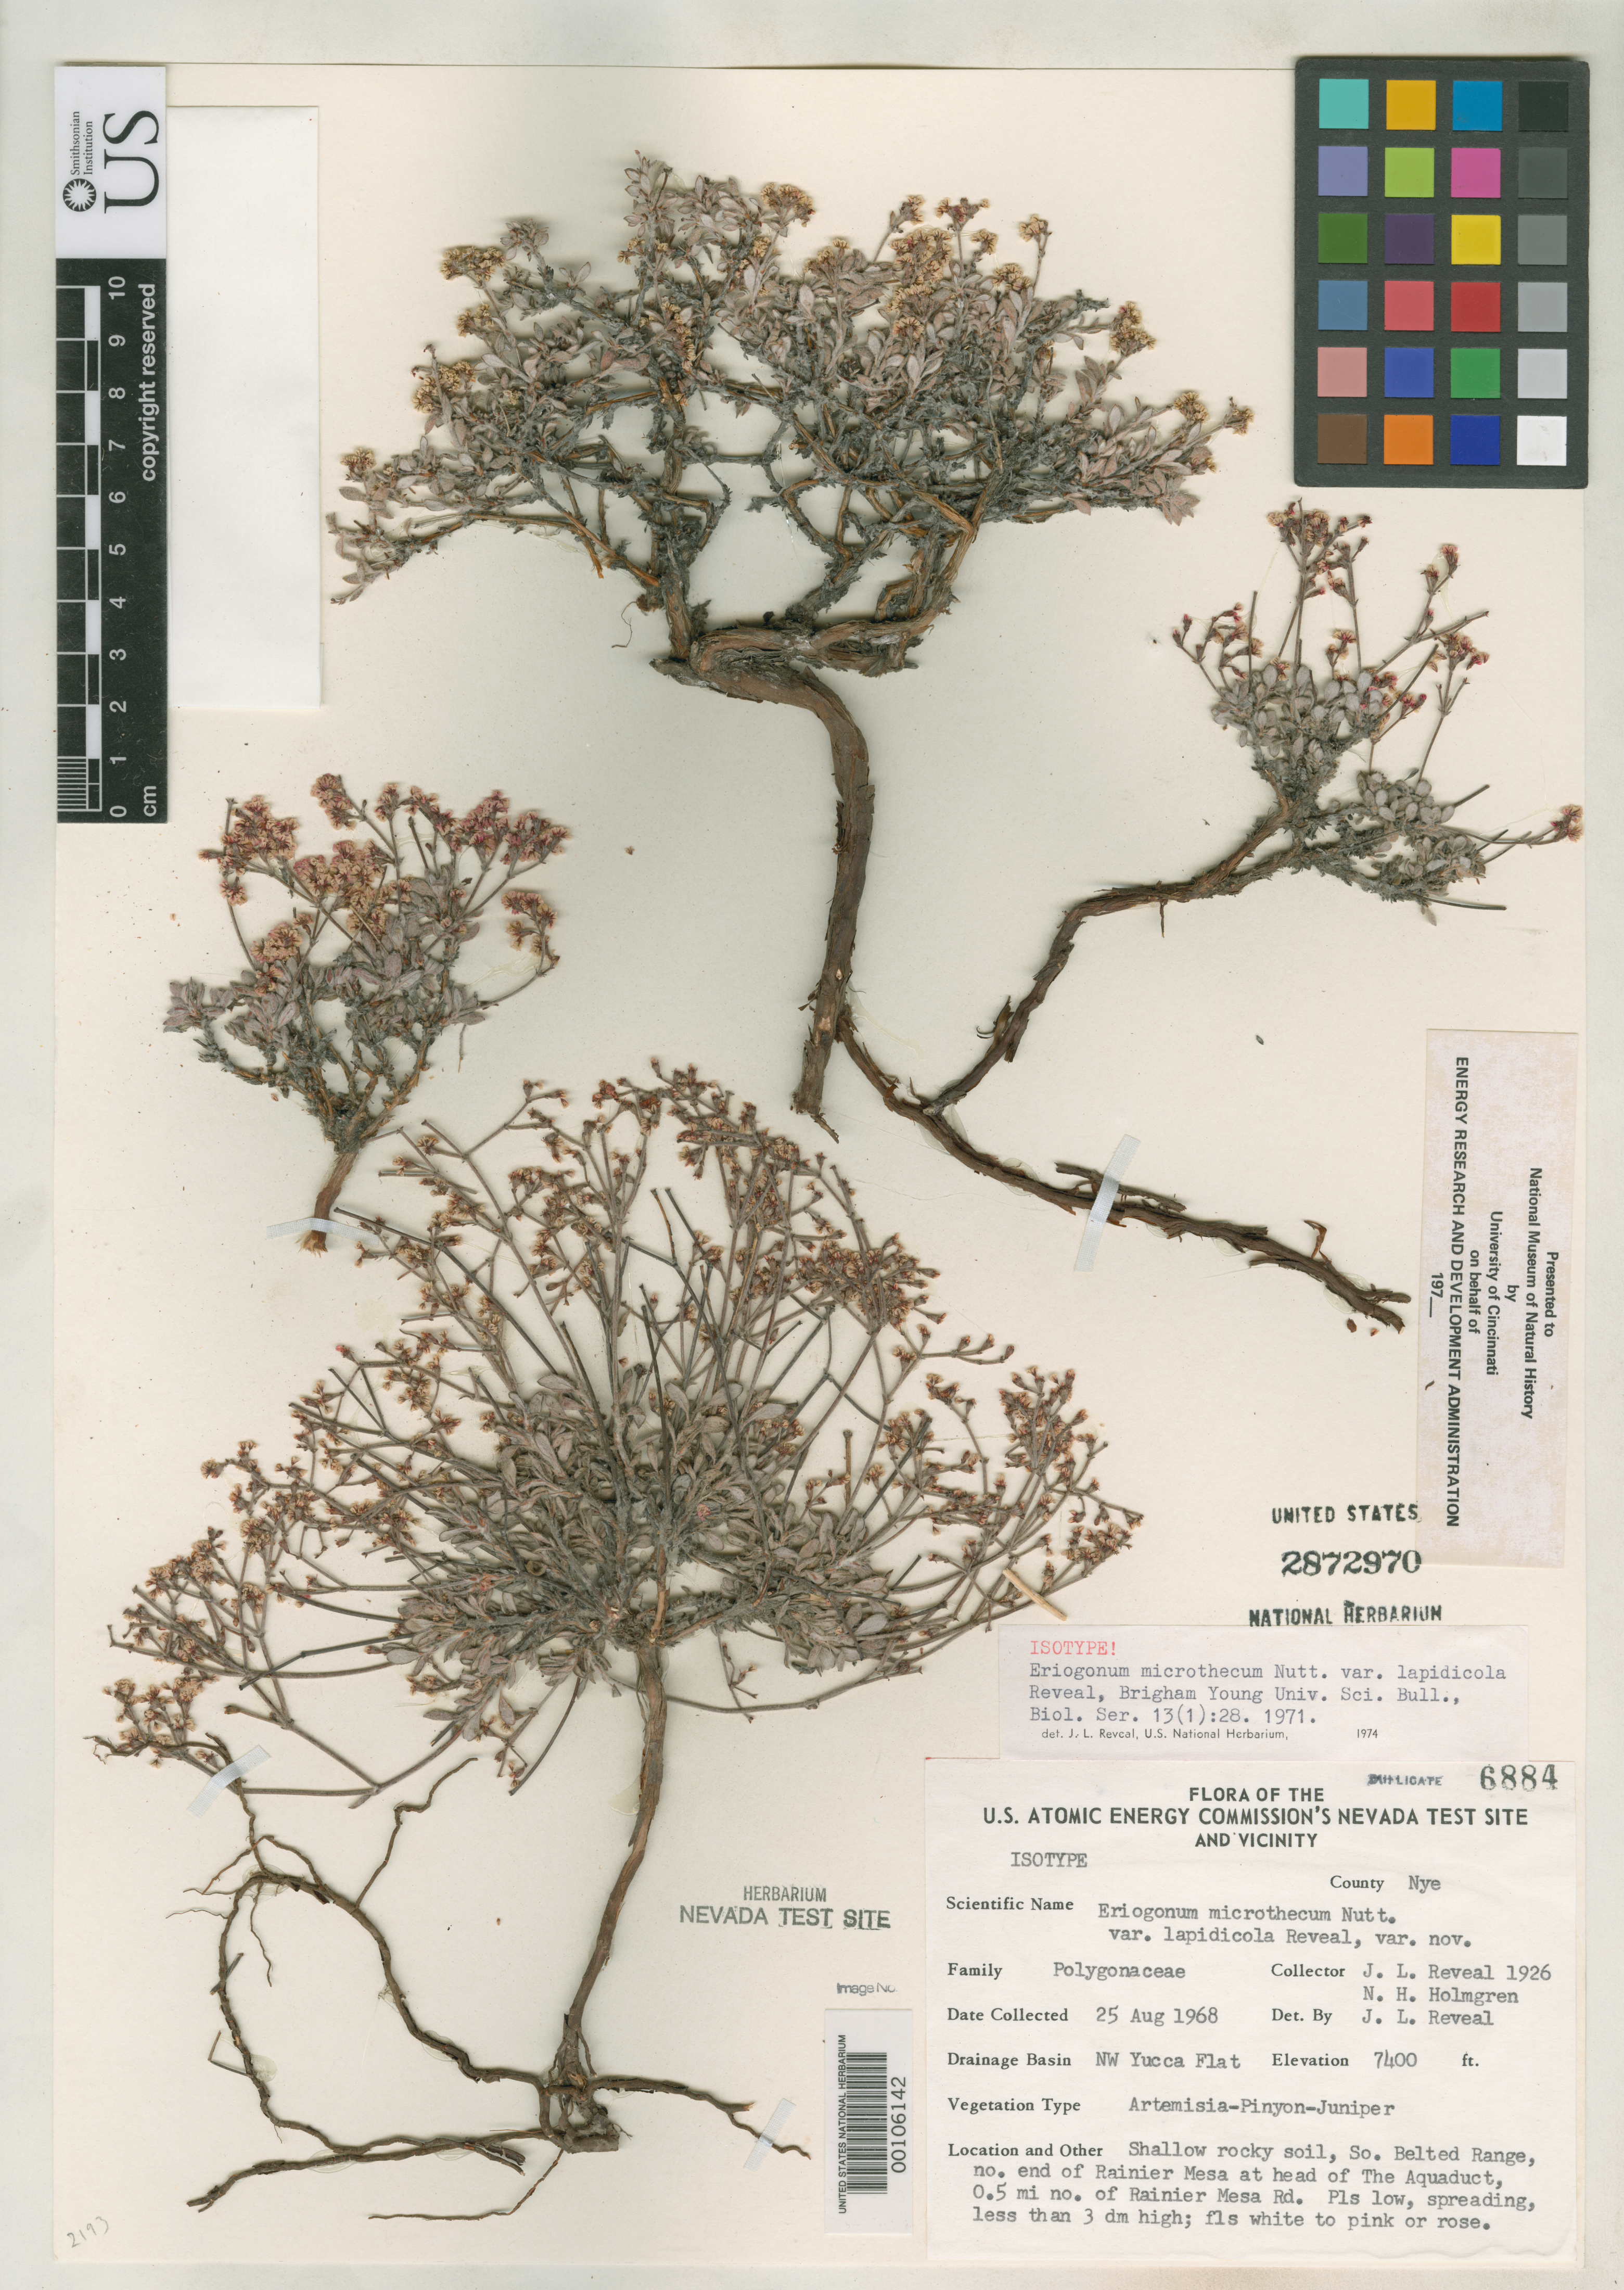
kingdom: Plantae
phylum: Tracheophyta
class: Magnoliopsida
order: Caryophyllales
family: Polygonaceae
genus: Eriogonum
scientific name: Eriogonum microtheca var. lapidicola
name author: Reveal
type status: Isotype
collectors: J. L. Reveal & N. H. Holmgren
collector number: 1926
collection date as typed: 25 Aug 1968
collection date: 1968-08-25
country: United States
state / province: Nevada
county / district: Nye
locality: South Belted Range, north end of Rainier Mesa.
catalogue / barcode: US 2872970